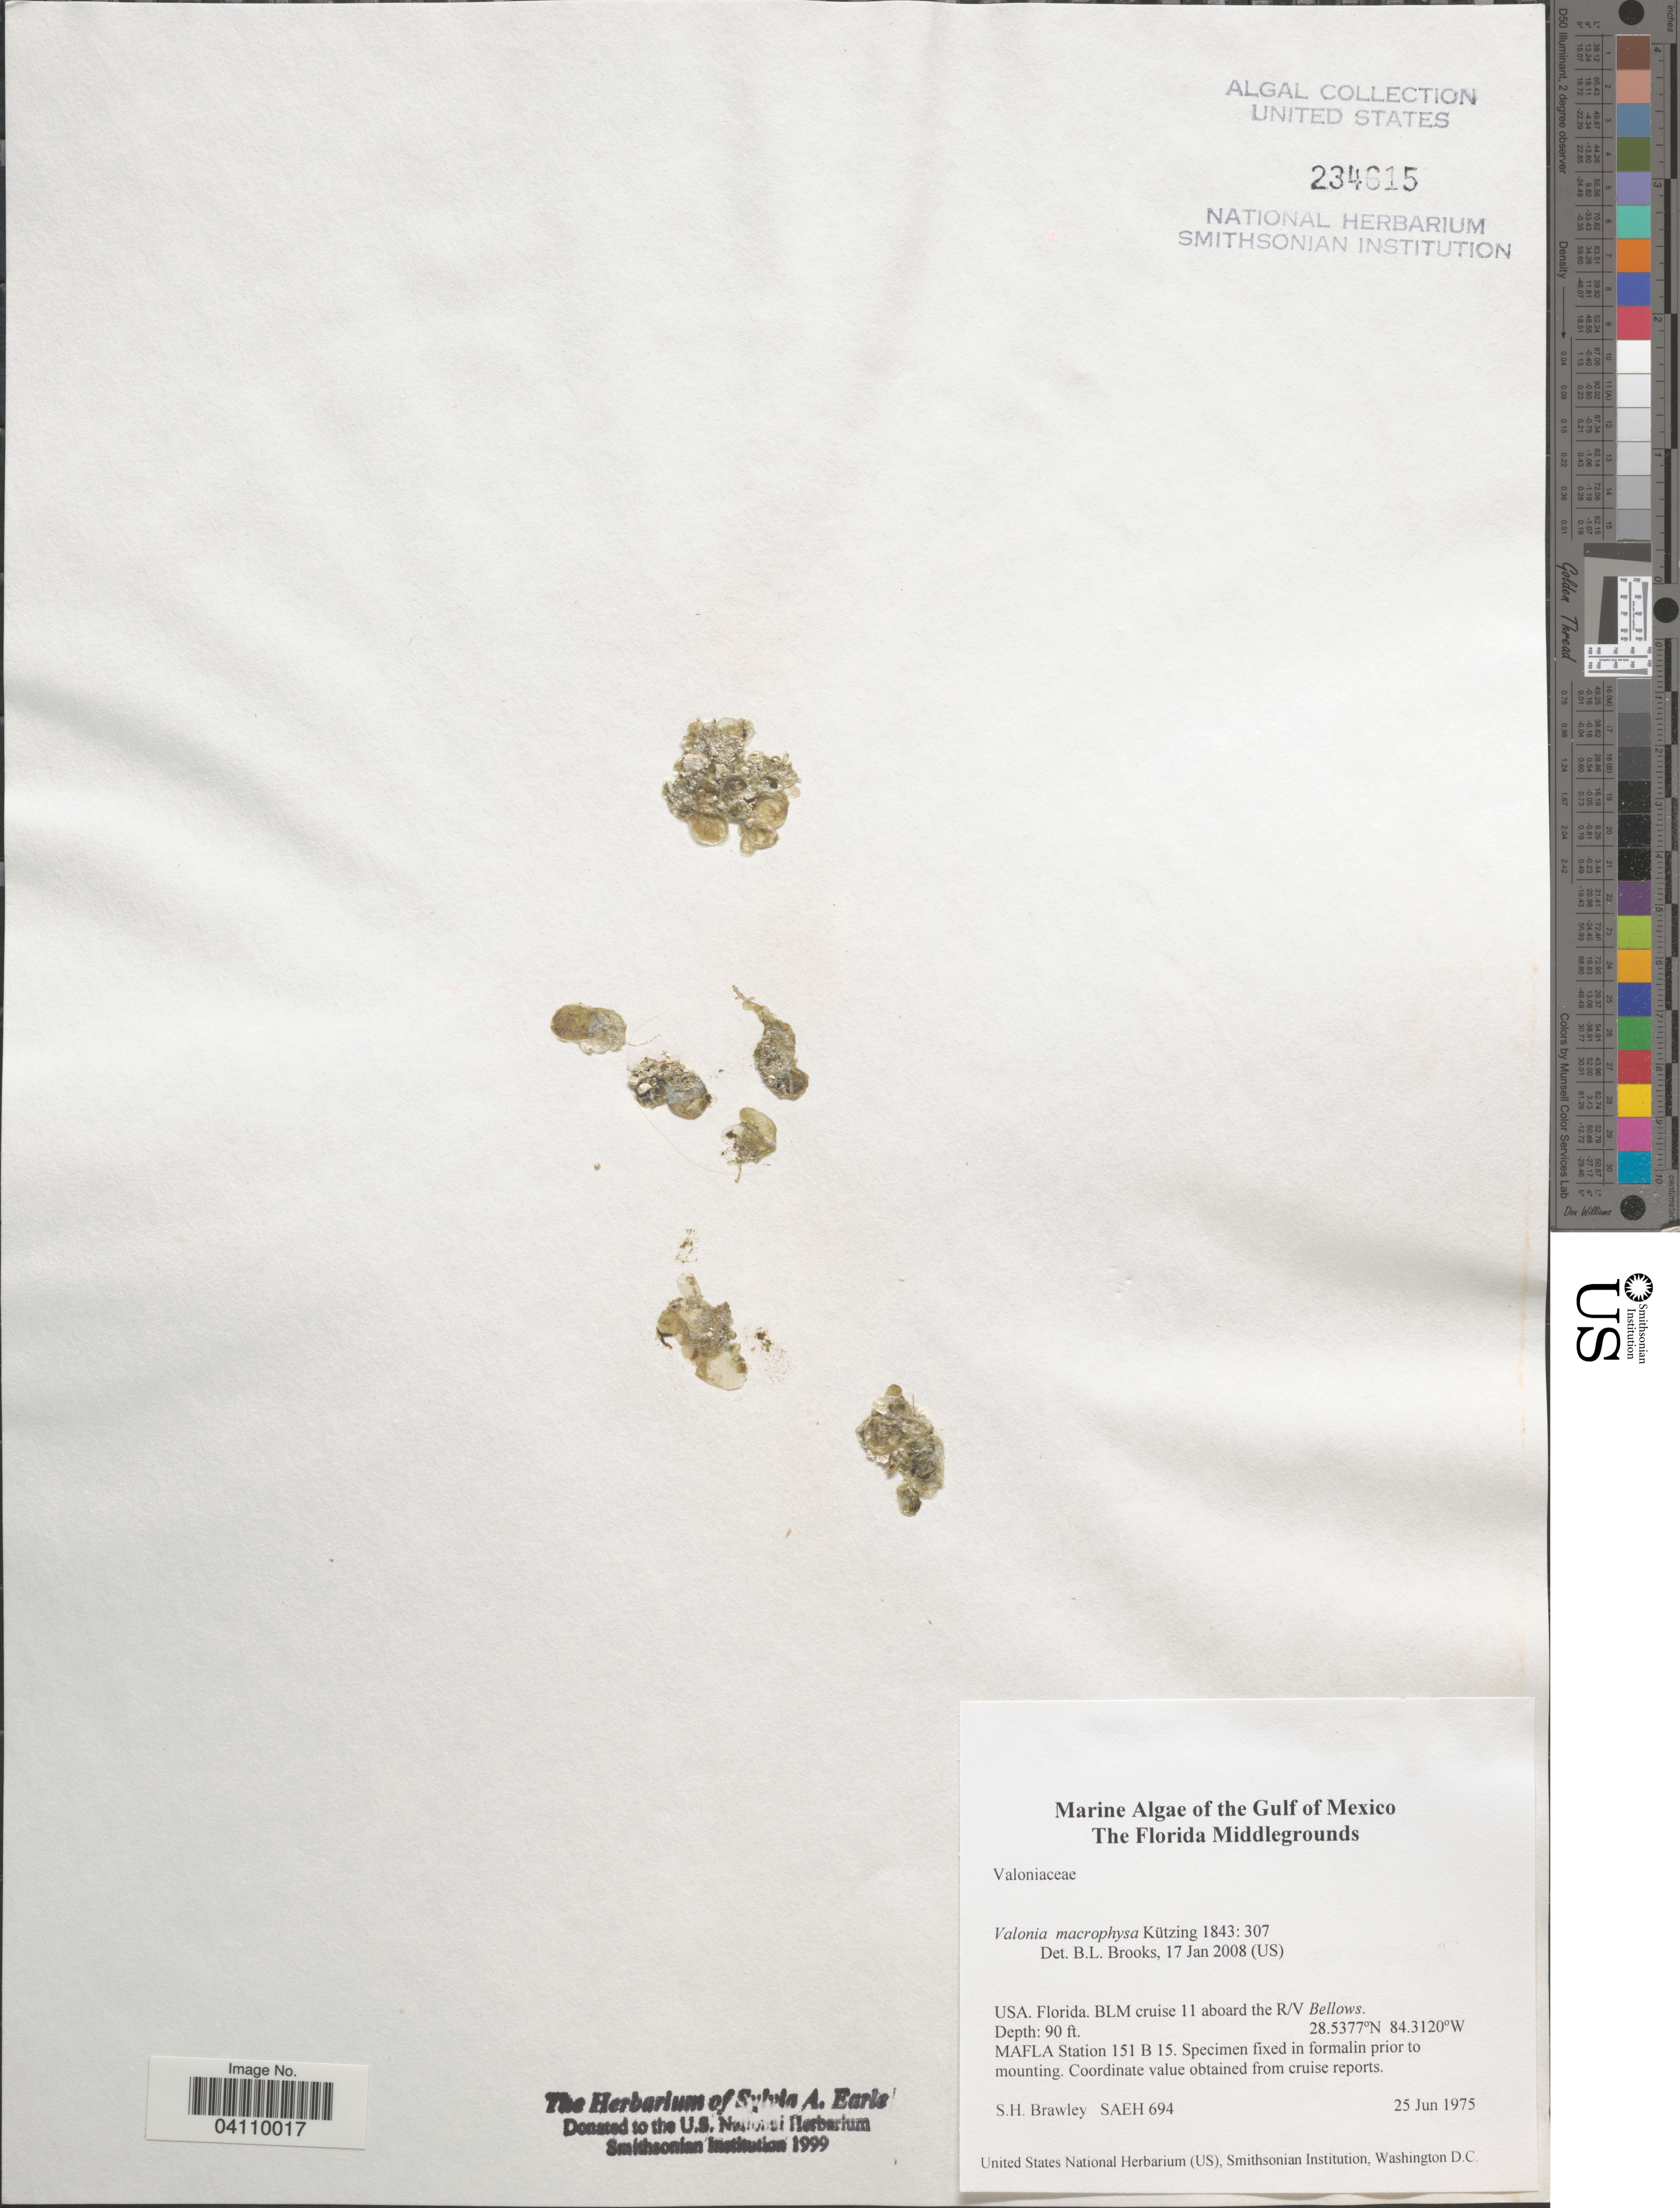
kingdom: Plantae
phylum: Chlorophyta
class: Ulvophyceae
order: Siphonocladales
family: Valoniaceae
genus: Valonia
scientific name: Valonia macrophysa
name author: Kütz.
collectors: S. Brawley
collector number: SAEH 694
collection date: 1975-06-25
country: United States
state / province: Florida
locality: The Gulf of Mexico. The Florida Middlegrounds. BLM cruise 11 aboard the R/V Bellows. MAFLA Station 151 B 15.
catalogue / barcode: US 234615